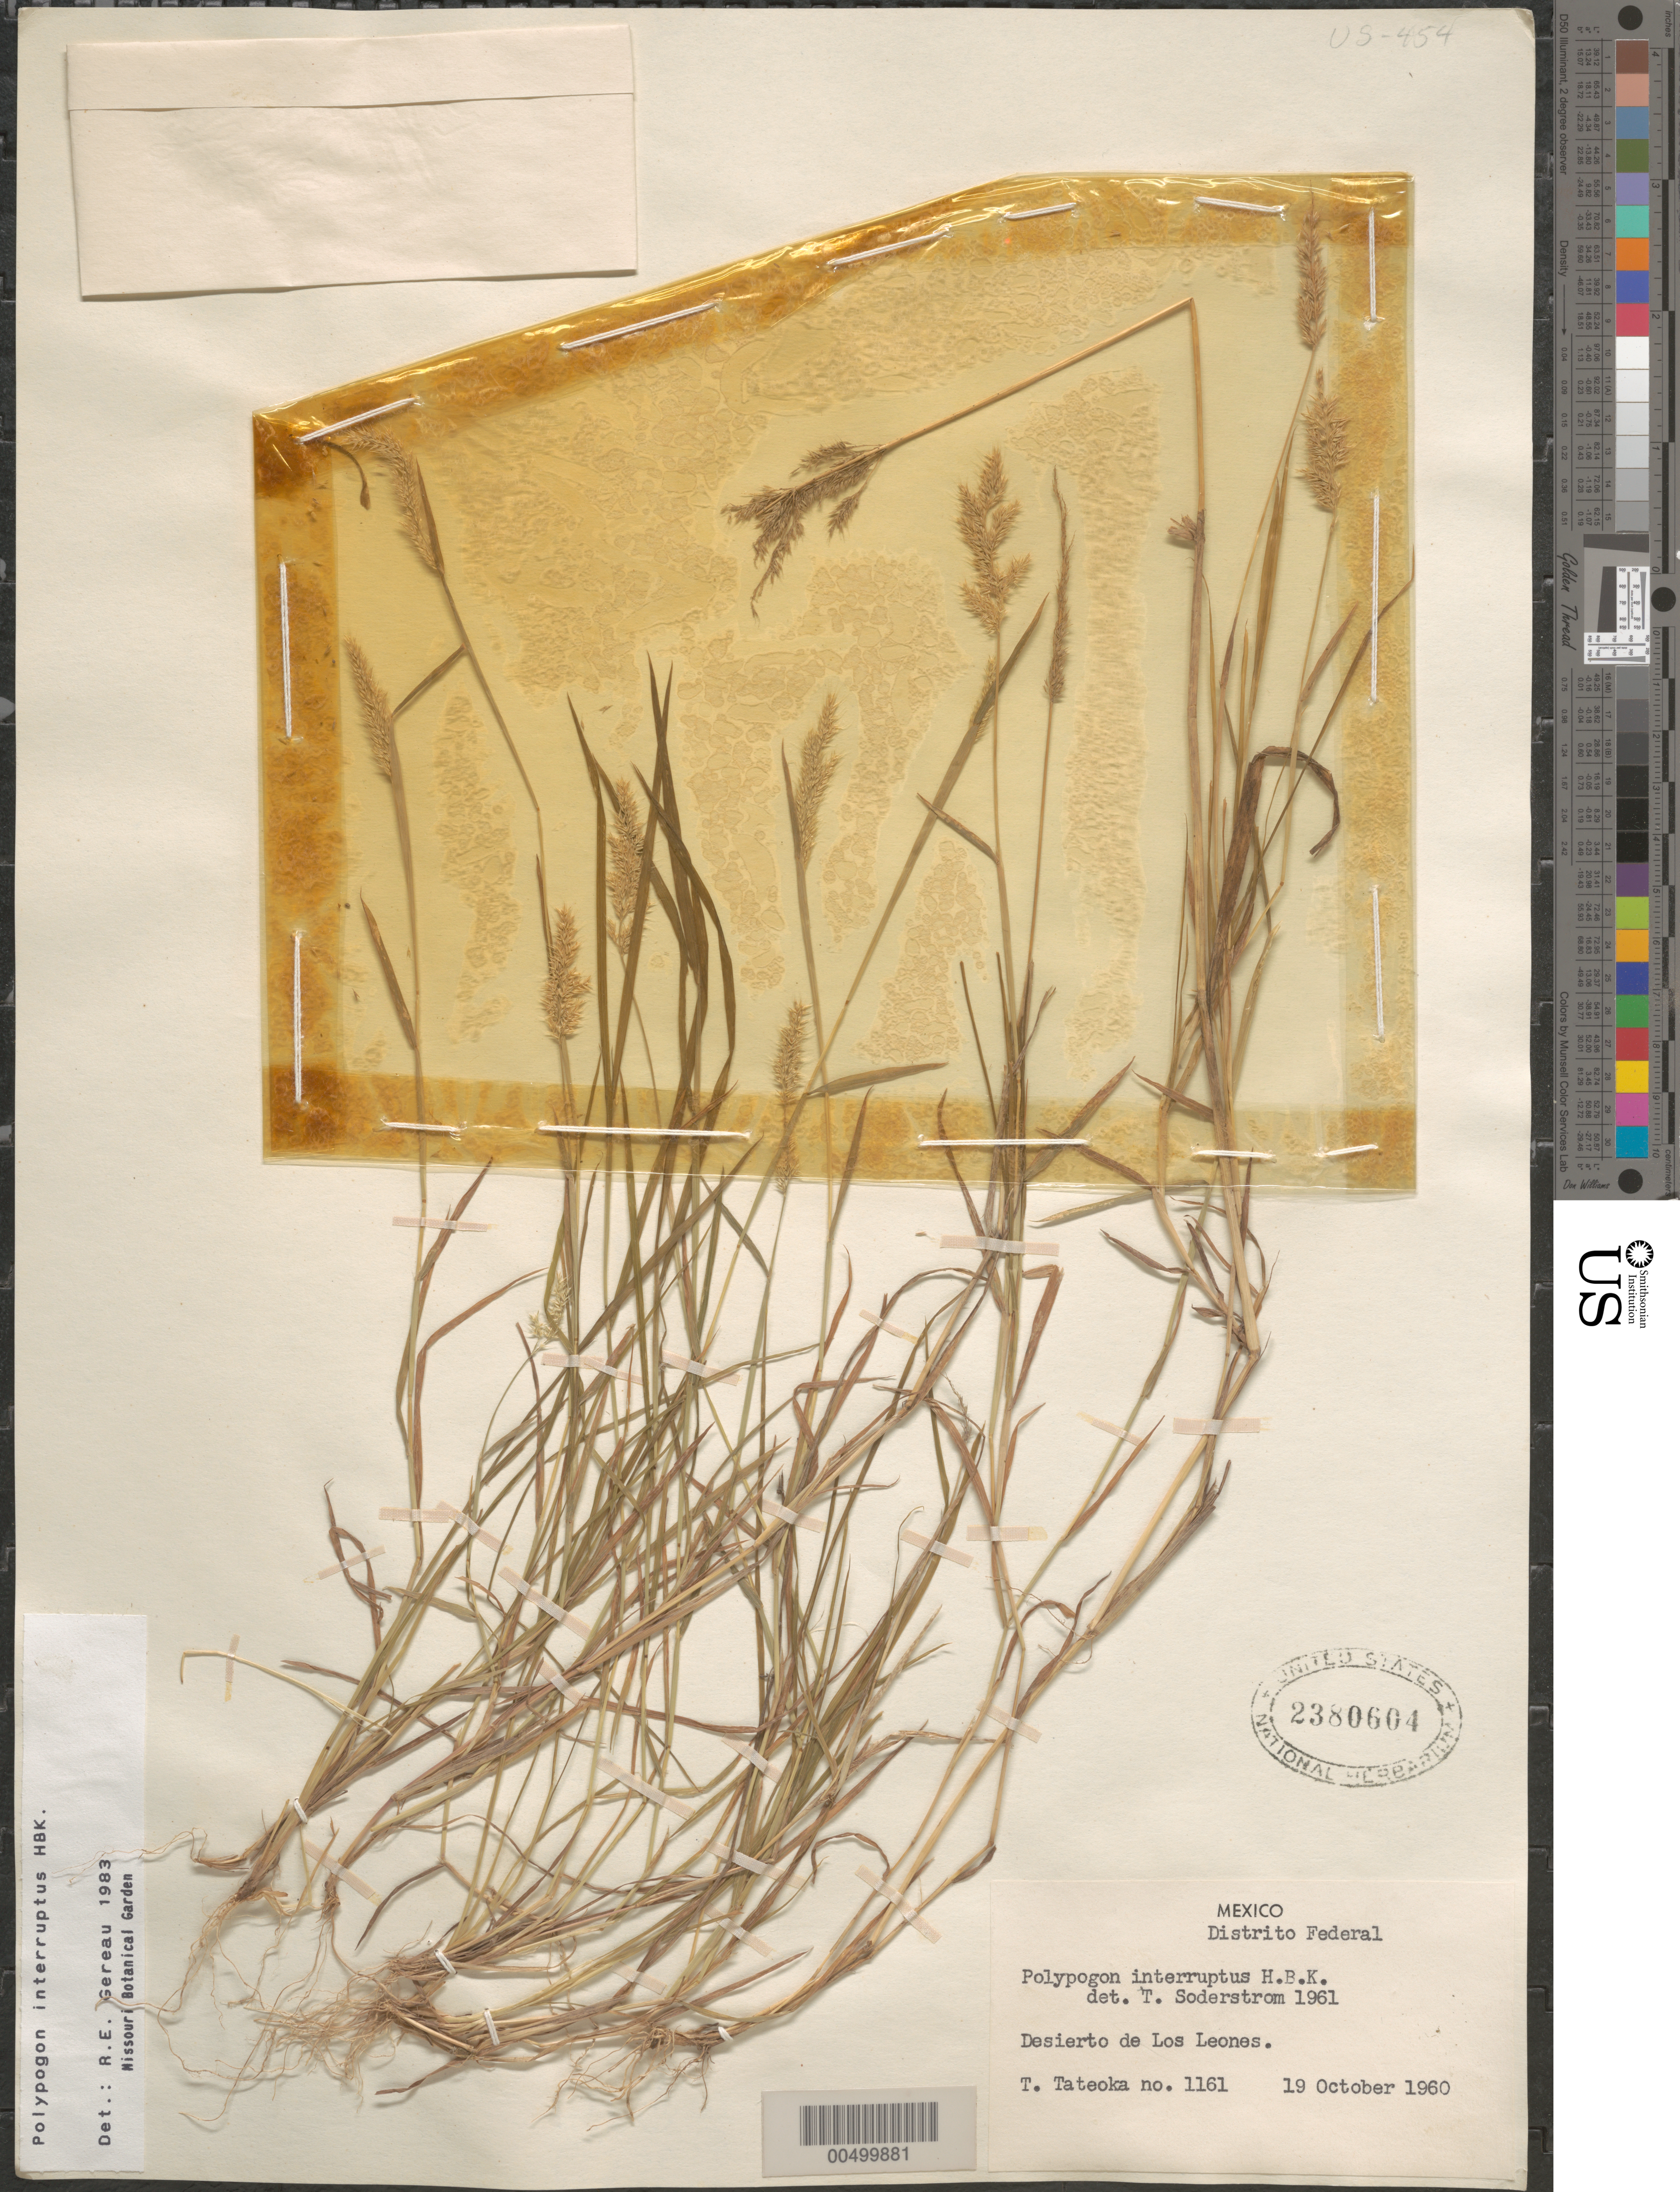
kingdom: Plantae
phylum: Tracheophyta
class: Liliopsida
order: Poales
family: Poaceae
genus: Polypogon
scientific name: Polypogon interruptus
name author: Kunth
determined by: Gereau, R. E.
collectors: T. Tateoka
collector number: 1161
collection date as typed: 19 Oct 1960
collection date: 1960-10-19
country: Mexico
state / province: Distrito Federal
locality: Desierto de Los Leones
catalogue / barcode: US 2380604